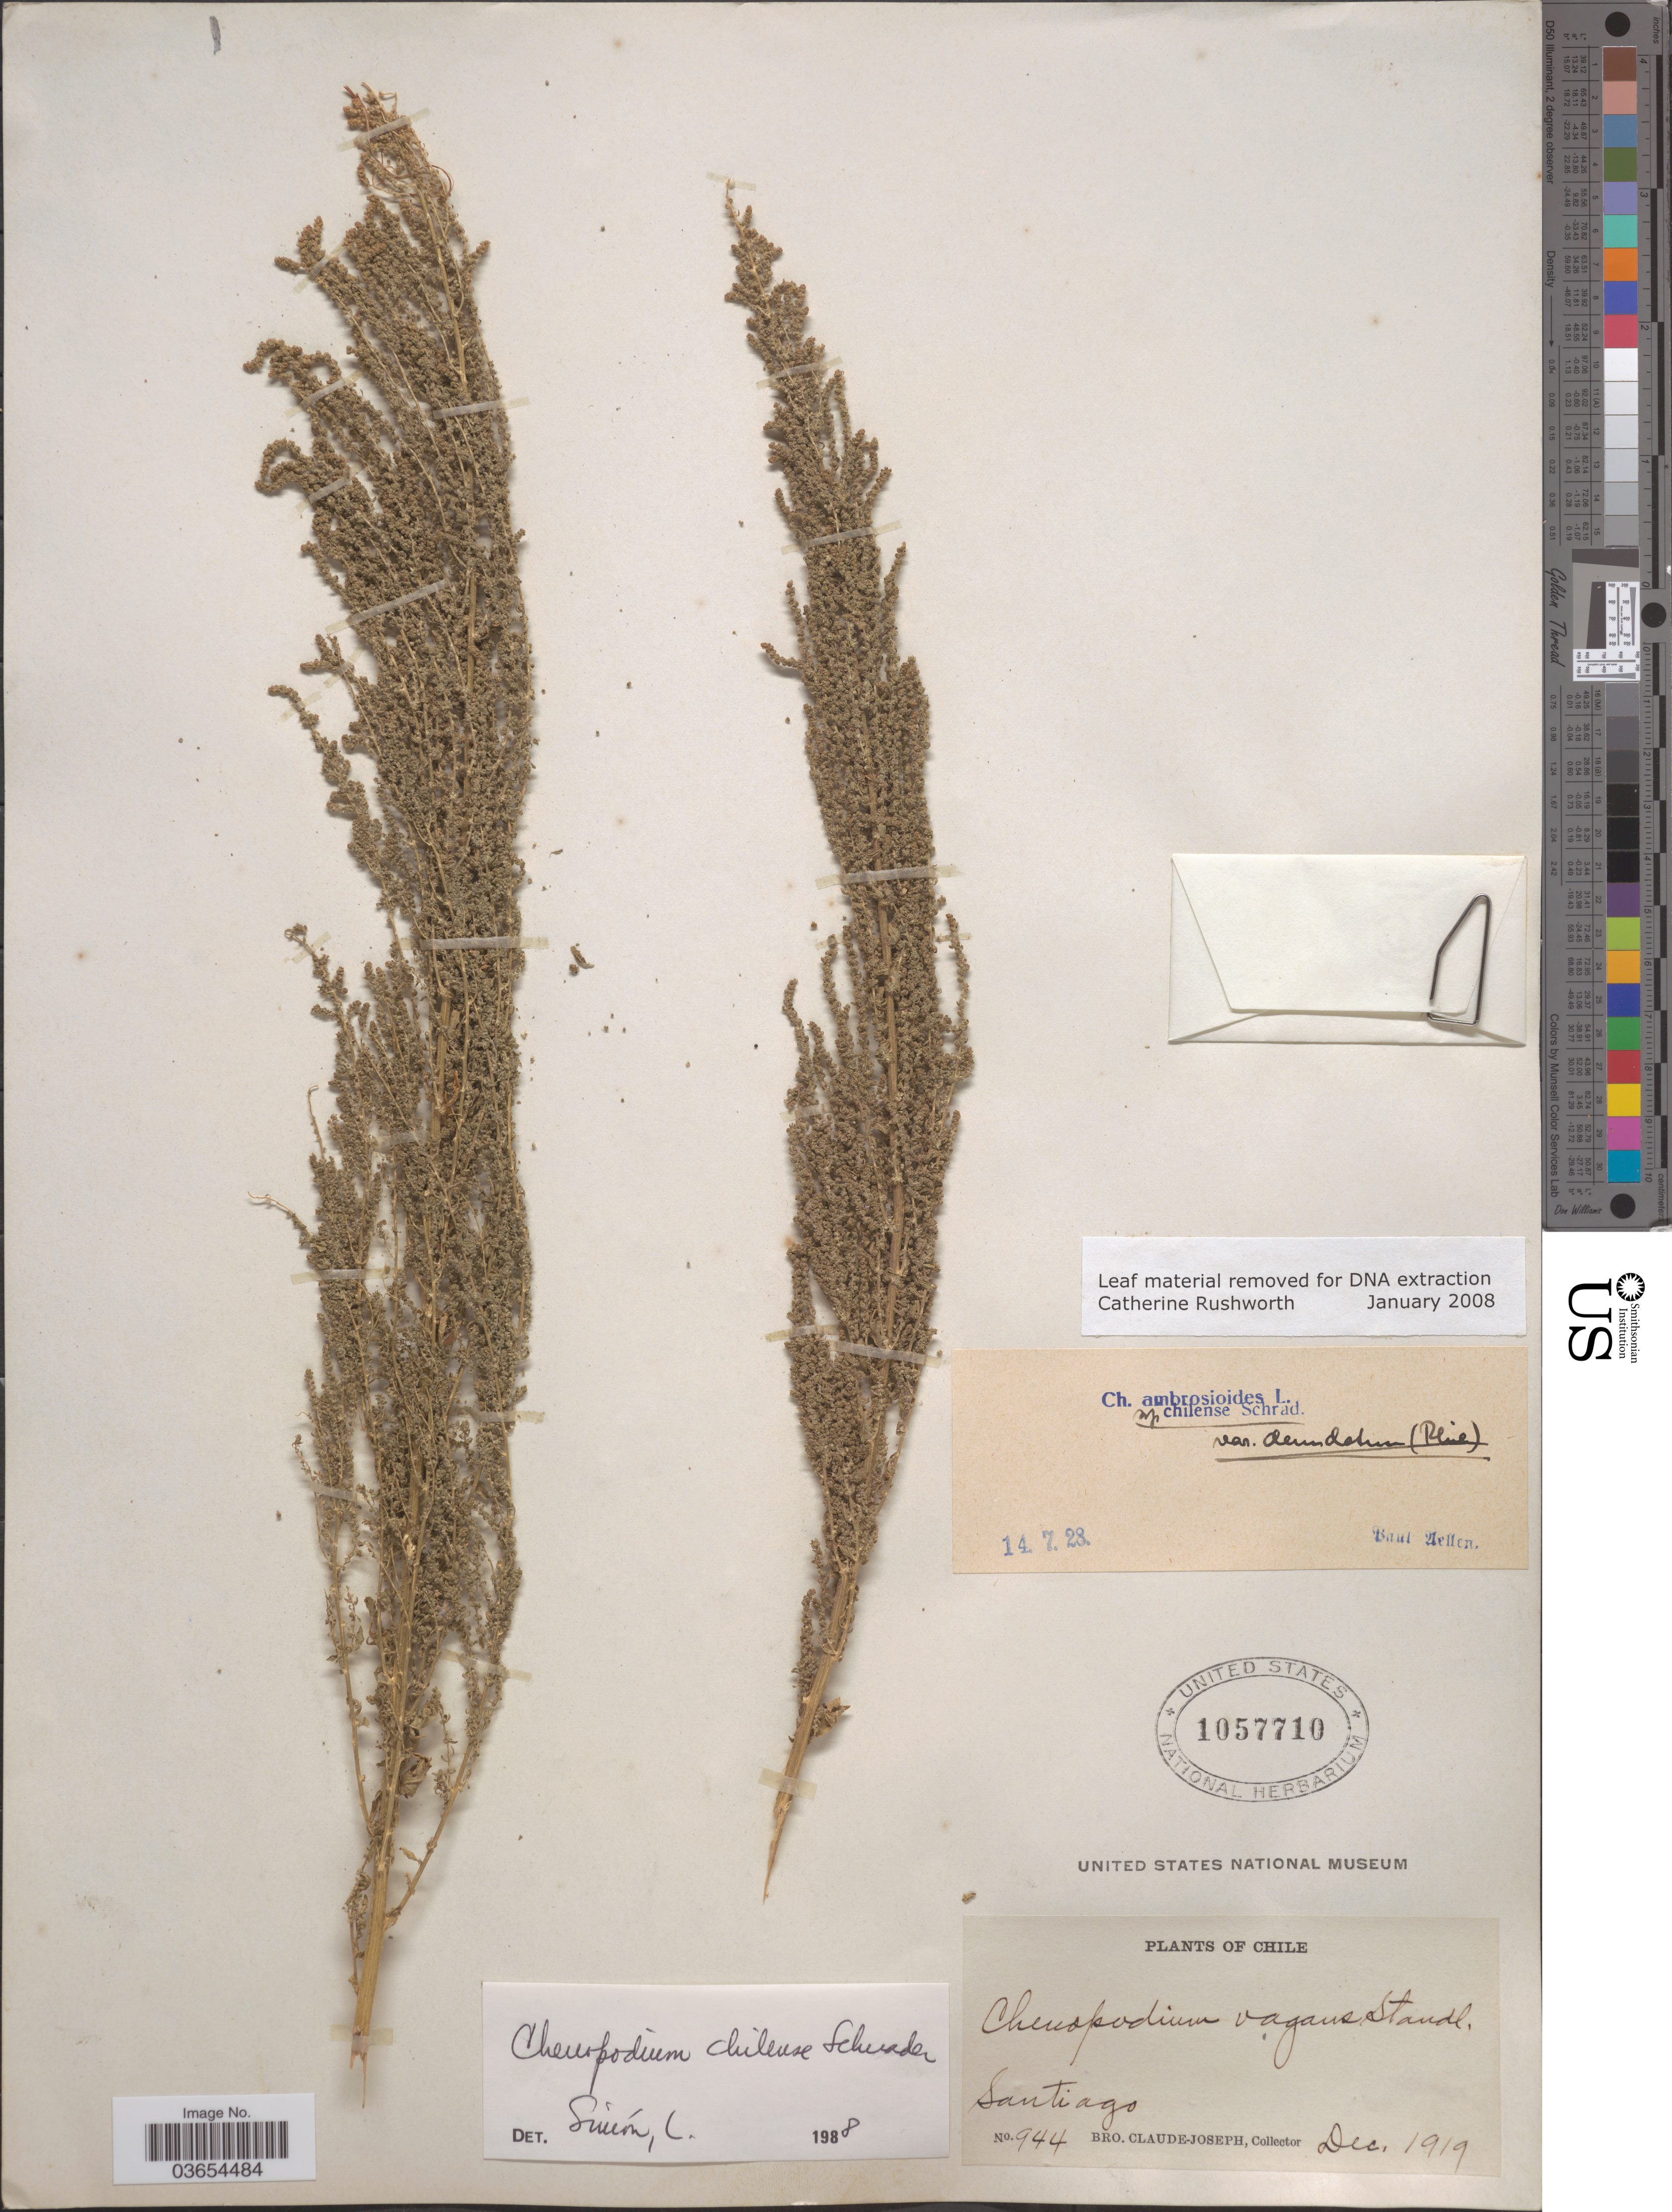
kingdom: Plantae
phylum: Tracheophyta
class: Magnoliopsida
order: Caryophyllales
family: Amaranthaceae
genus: Chenopodium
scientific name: Chenopodium chilense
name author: Schrad.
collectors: Bro. Claude-Joseph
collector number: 944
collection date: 1919-12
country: Chile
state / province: Región Metropolitana (RM)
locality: Santiago.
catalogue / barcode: US 1057710